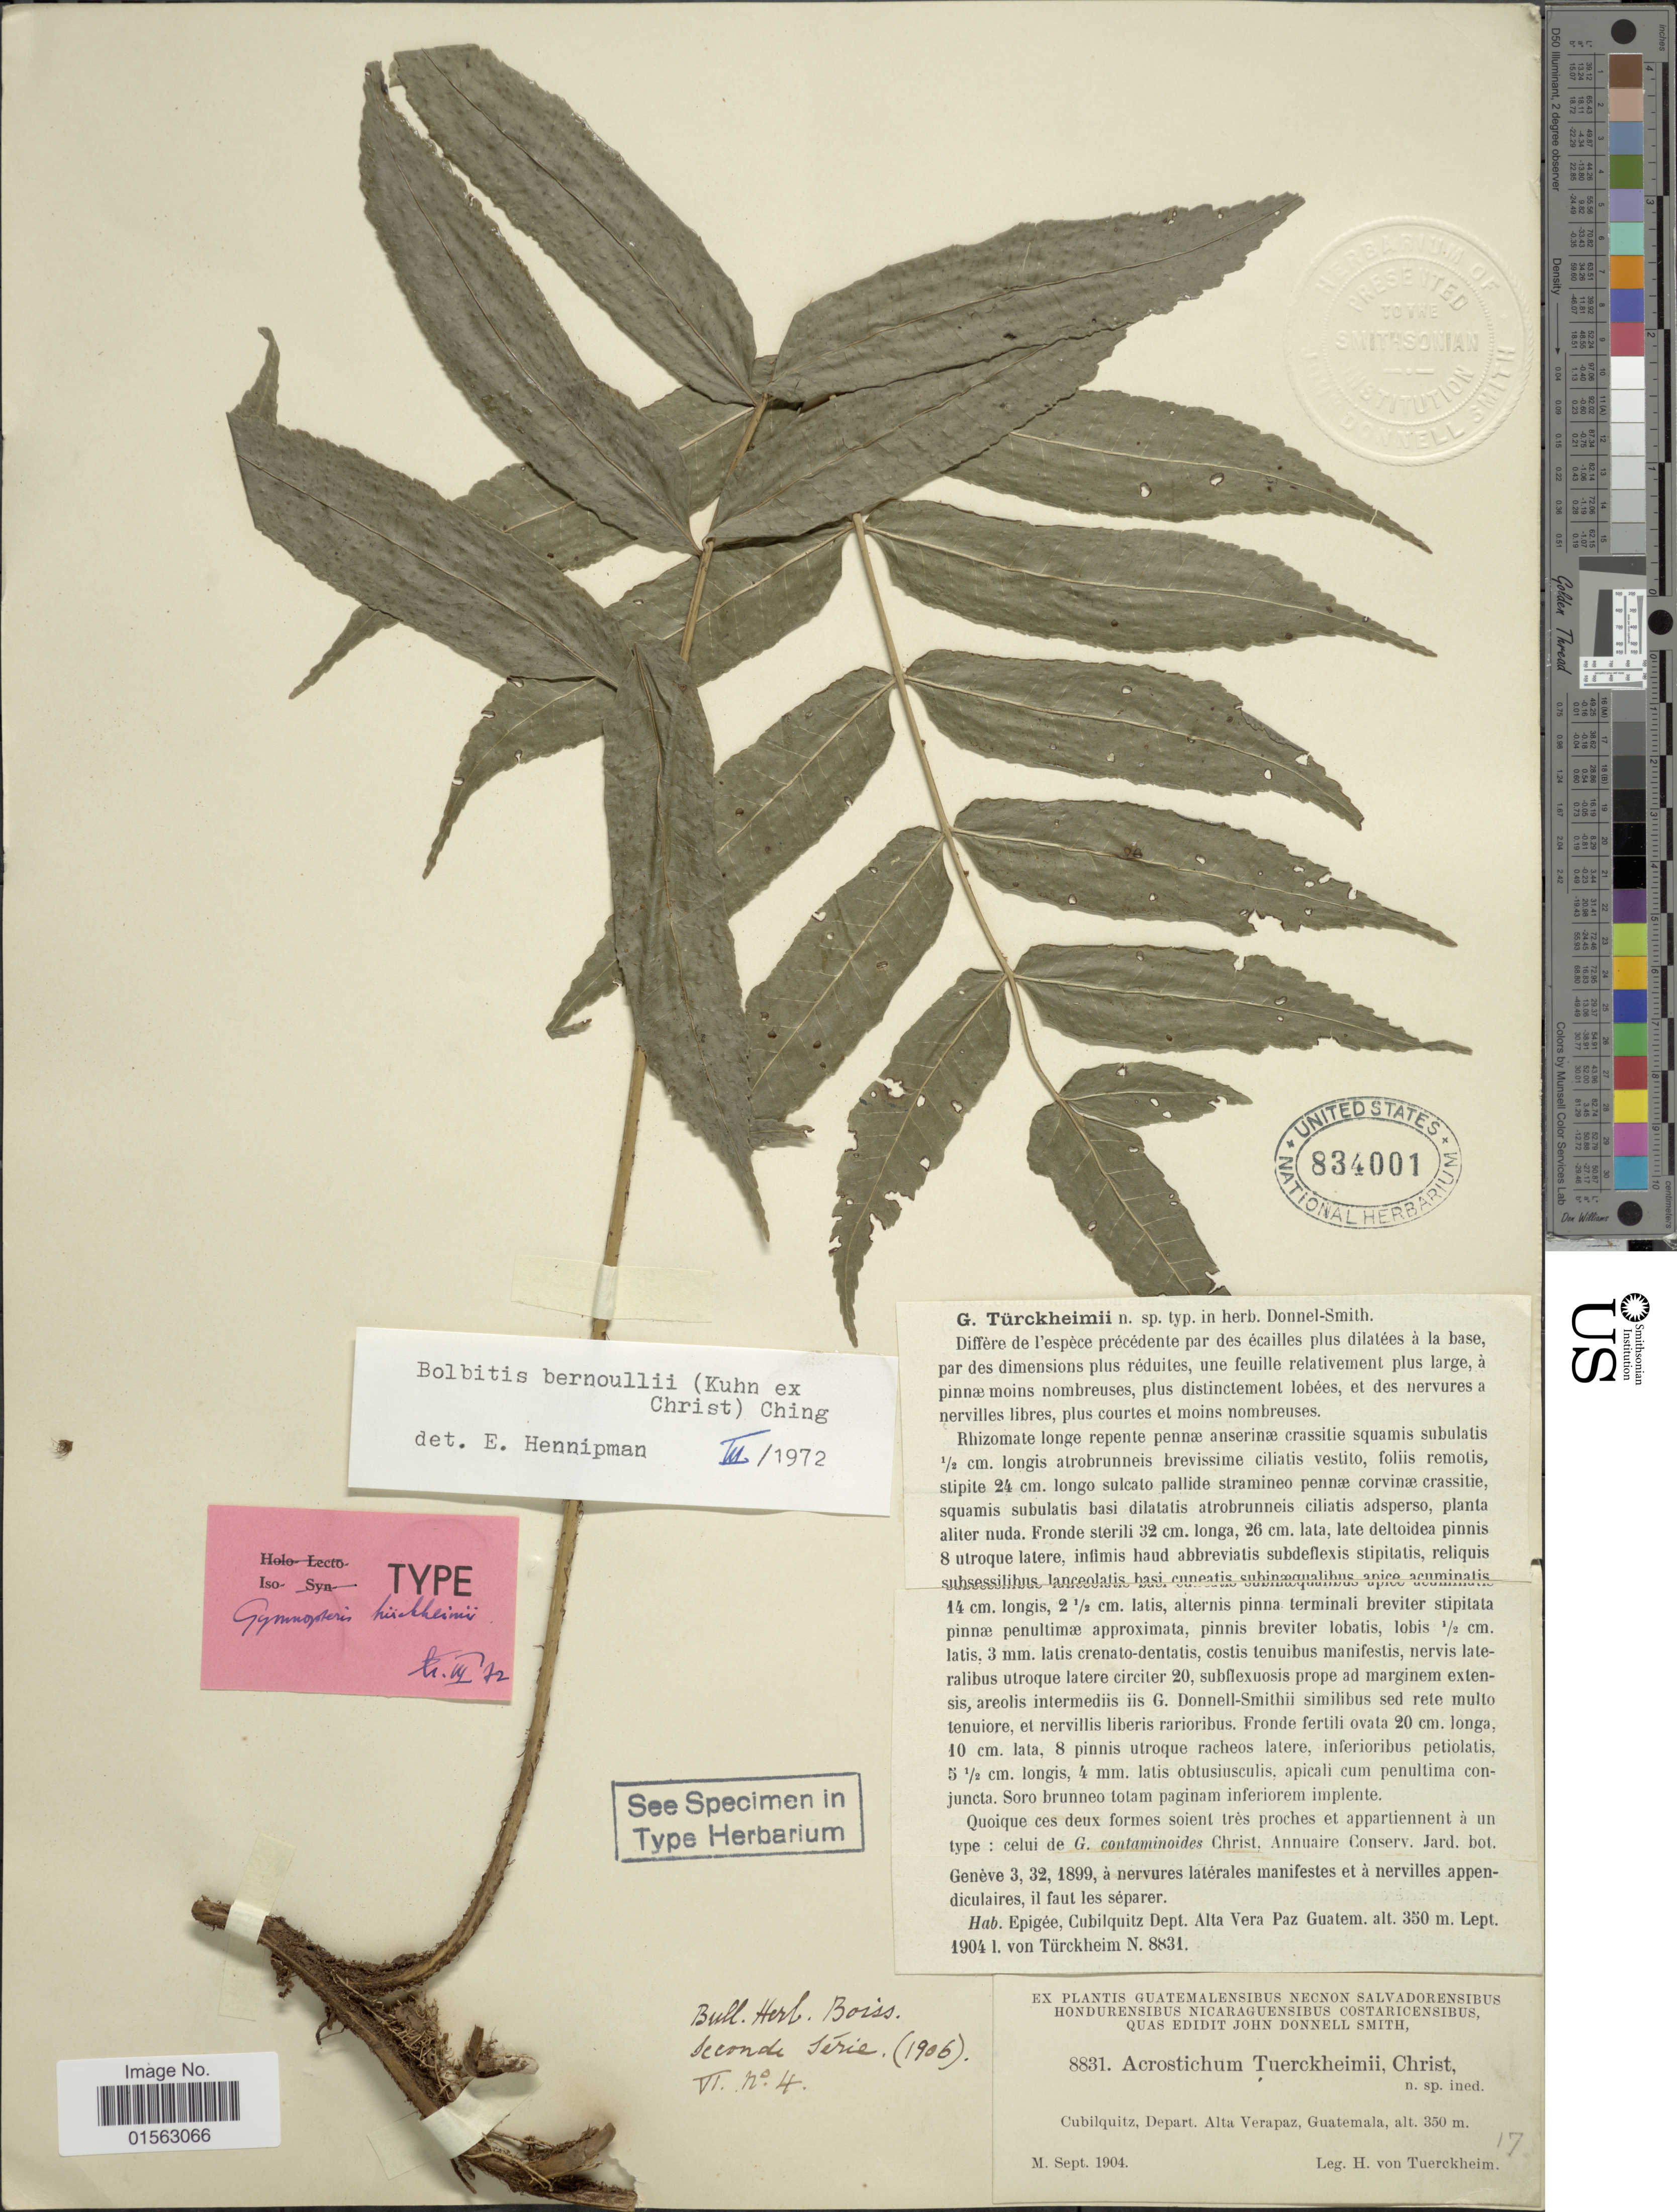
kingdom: Plantae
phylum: Tracheophyta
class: Polypodiopsida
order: Polypodiales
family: Dryopteridaceae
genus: Mickelia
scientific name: Mickelia bernoullii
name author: (Kuhn ex Christ) R.C. Moran et al.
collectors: H. von Türckheim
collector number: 8831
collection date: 1904-09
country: Guatemala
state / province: Alta Verapaz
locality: Cubilquitz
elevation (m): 350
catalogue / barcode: US 834001